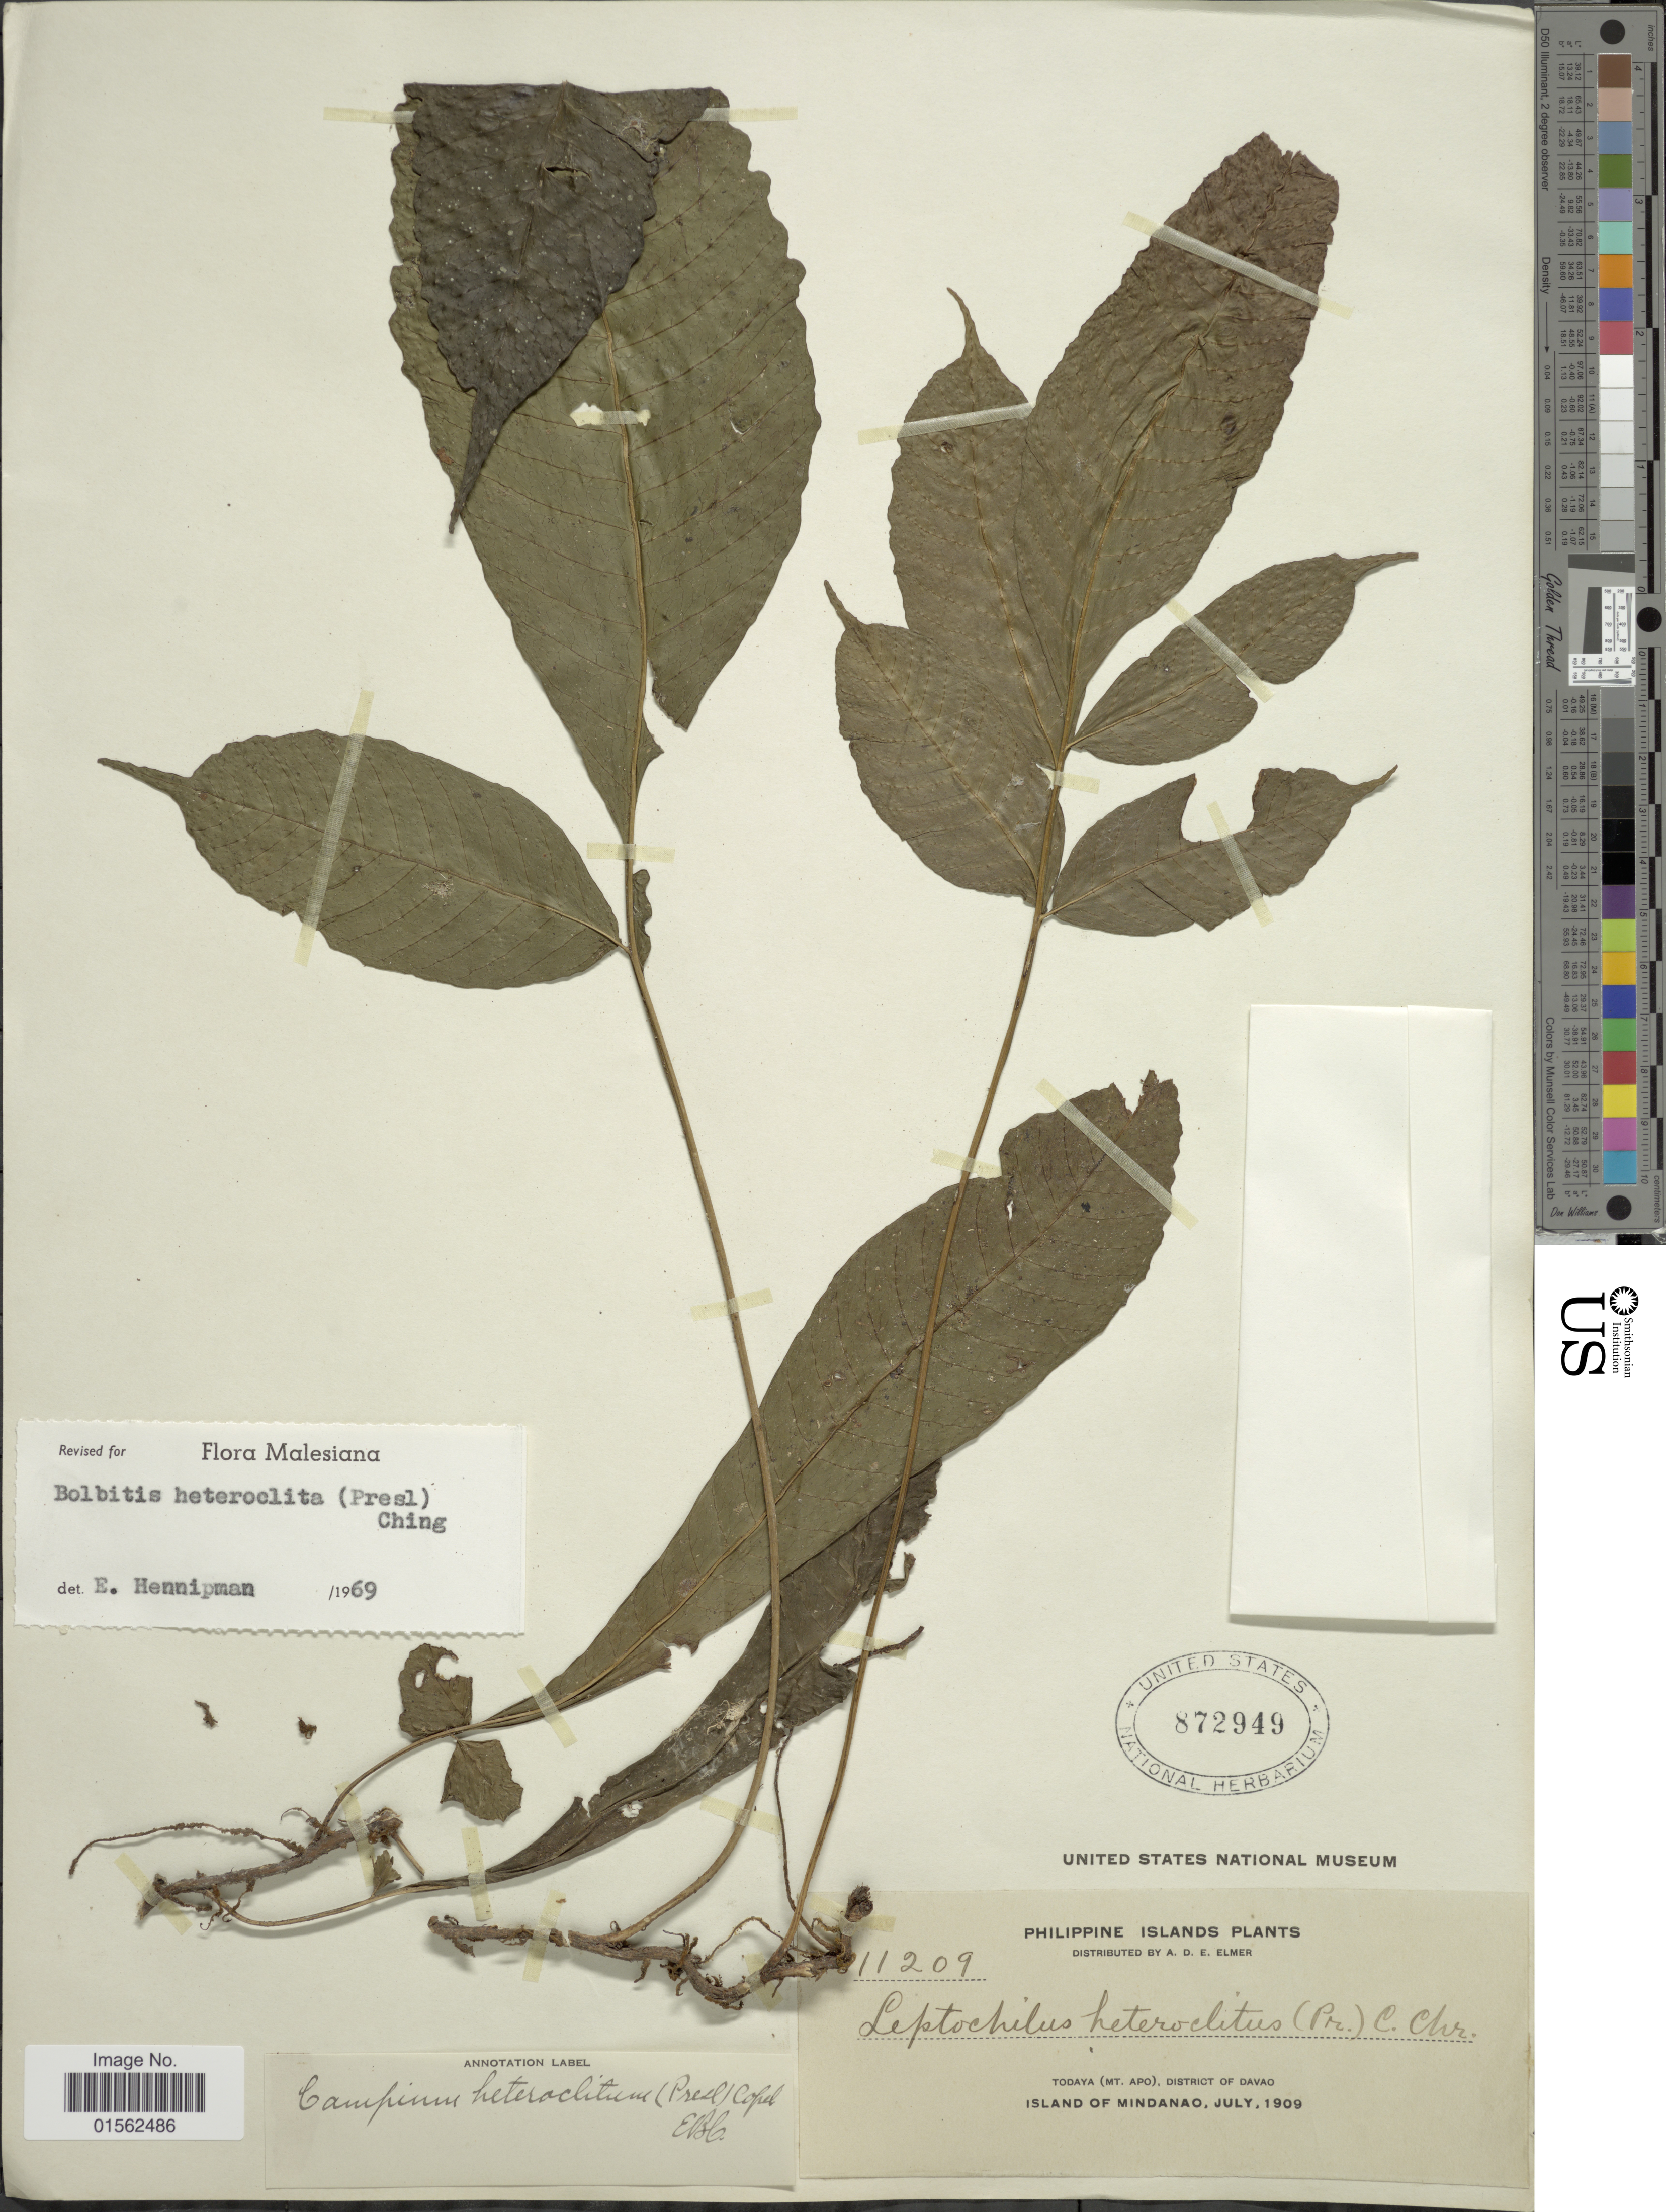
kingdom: Plantae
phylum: Tracheophyta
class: Polypodiopsida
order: Polypodiales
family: Dryopteridaceae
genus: Bolbitis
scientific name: Bolbitis heteroclita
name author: (C. Presl) Ching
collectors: A. D. E. Elmer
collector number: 11209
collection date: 1909-07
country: Philippines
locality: Phillipine, Island, Todaya (Mt. Apo), District of Davao, Island of Mindanao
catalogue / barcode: US 872949